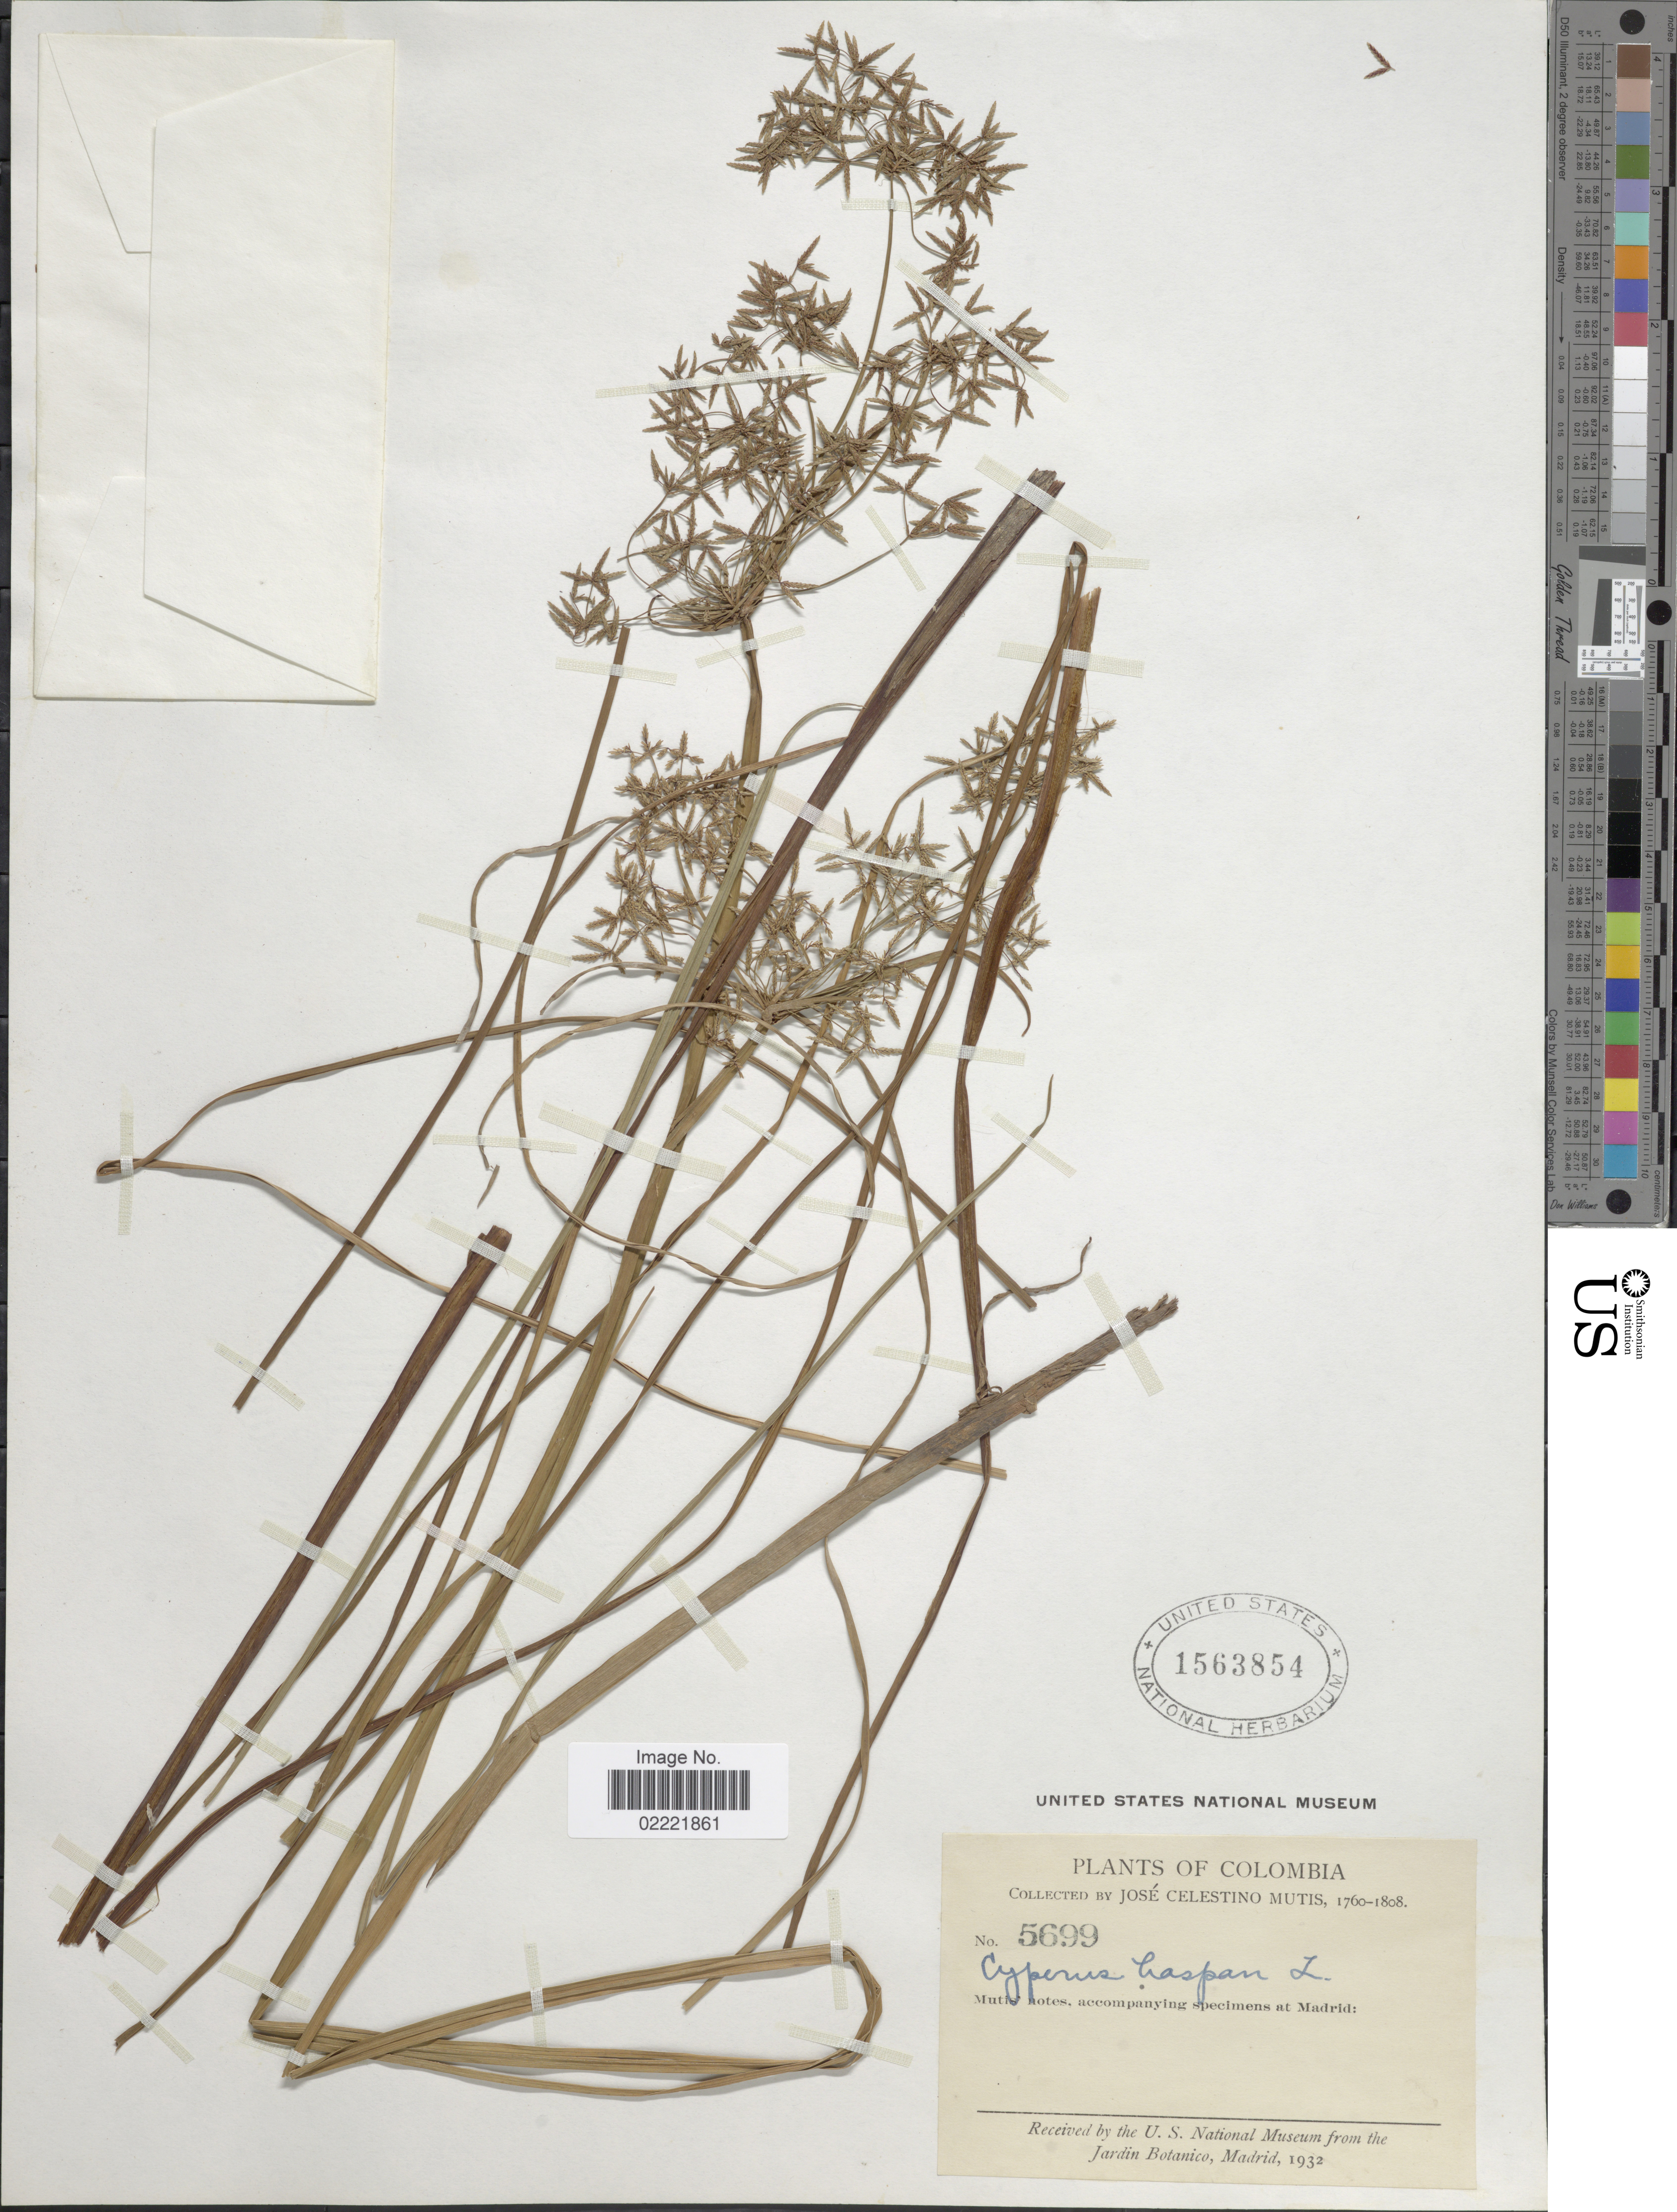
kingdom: Plantae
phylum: Tracheophyta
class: Liliopsida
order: Poales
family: Cyperaceae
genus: Cyperus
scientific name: Cyperus haspan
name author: L.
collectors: J. C. B. Mutis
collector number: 5699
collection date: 1760/1808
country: Colombia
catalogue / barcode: US 1563854